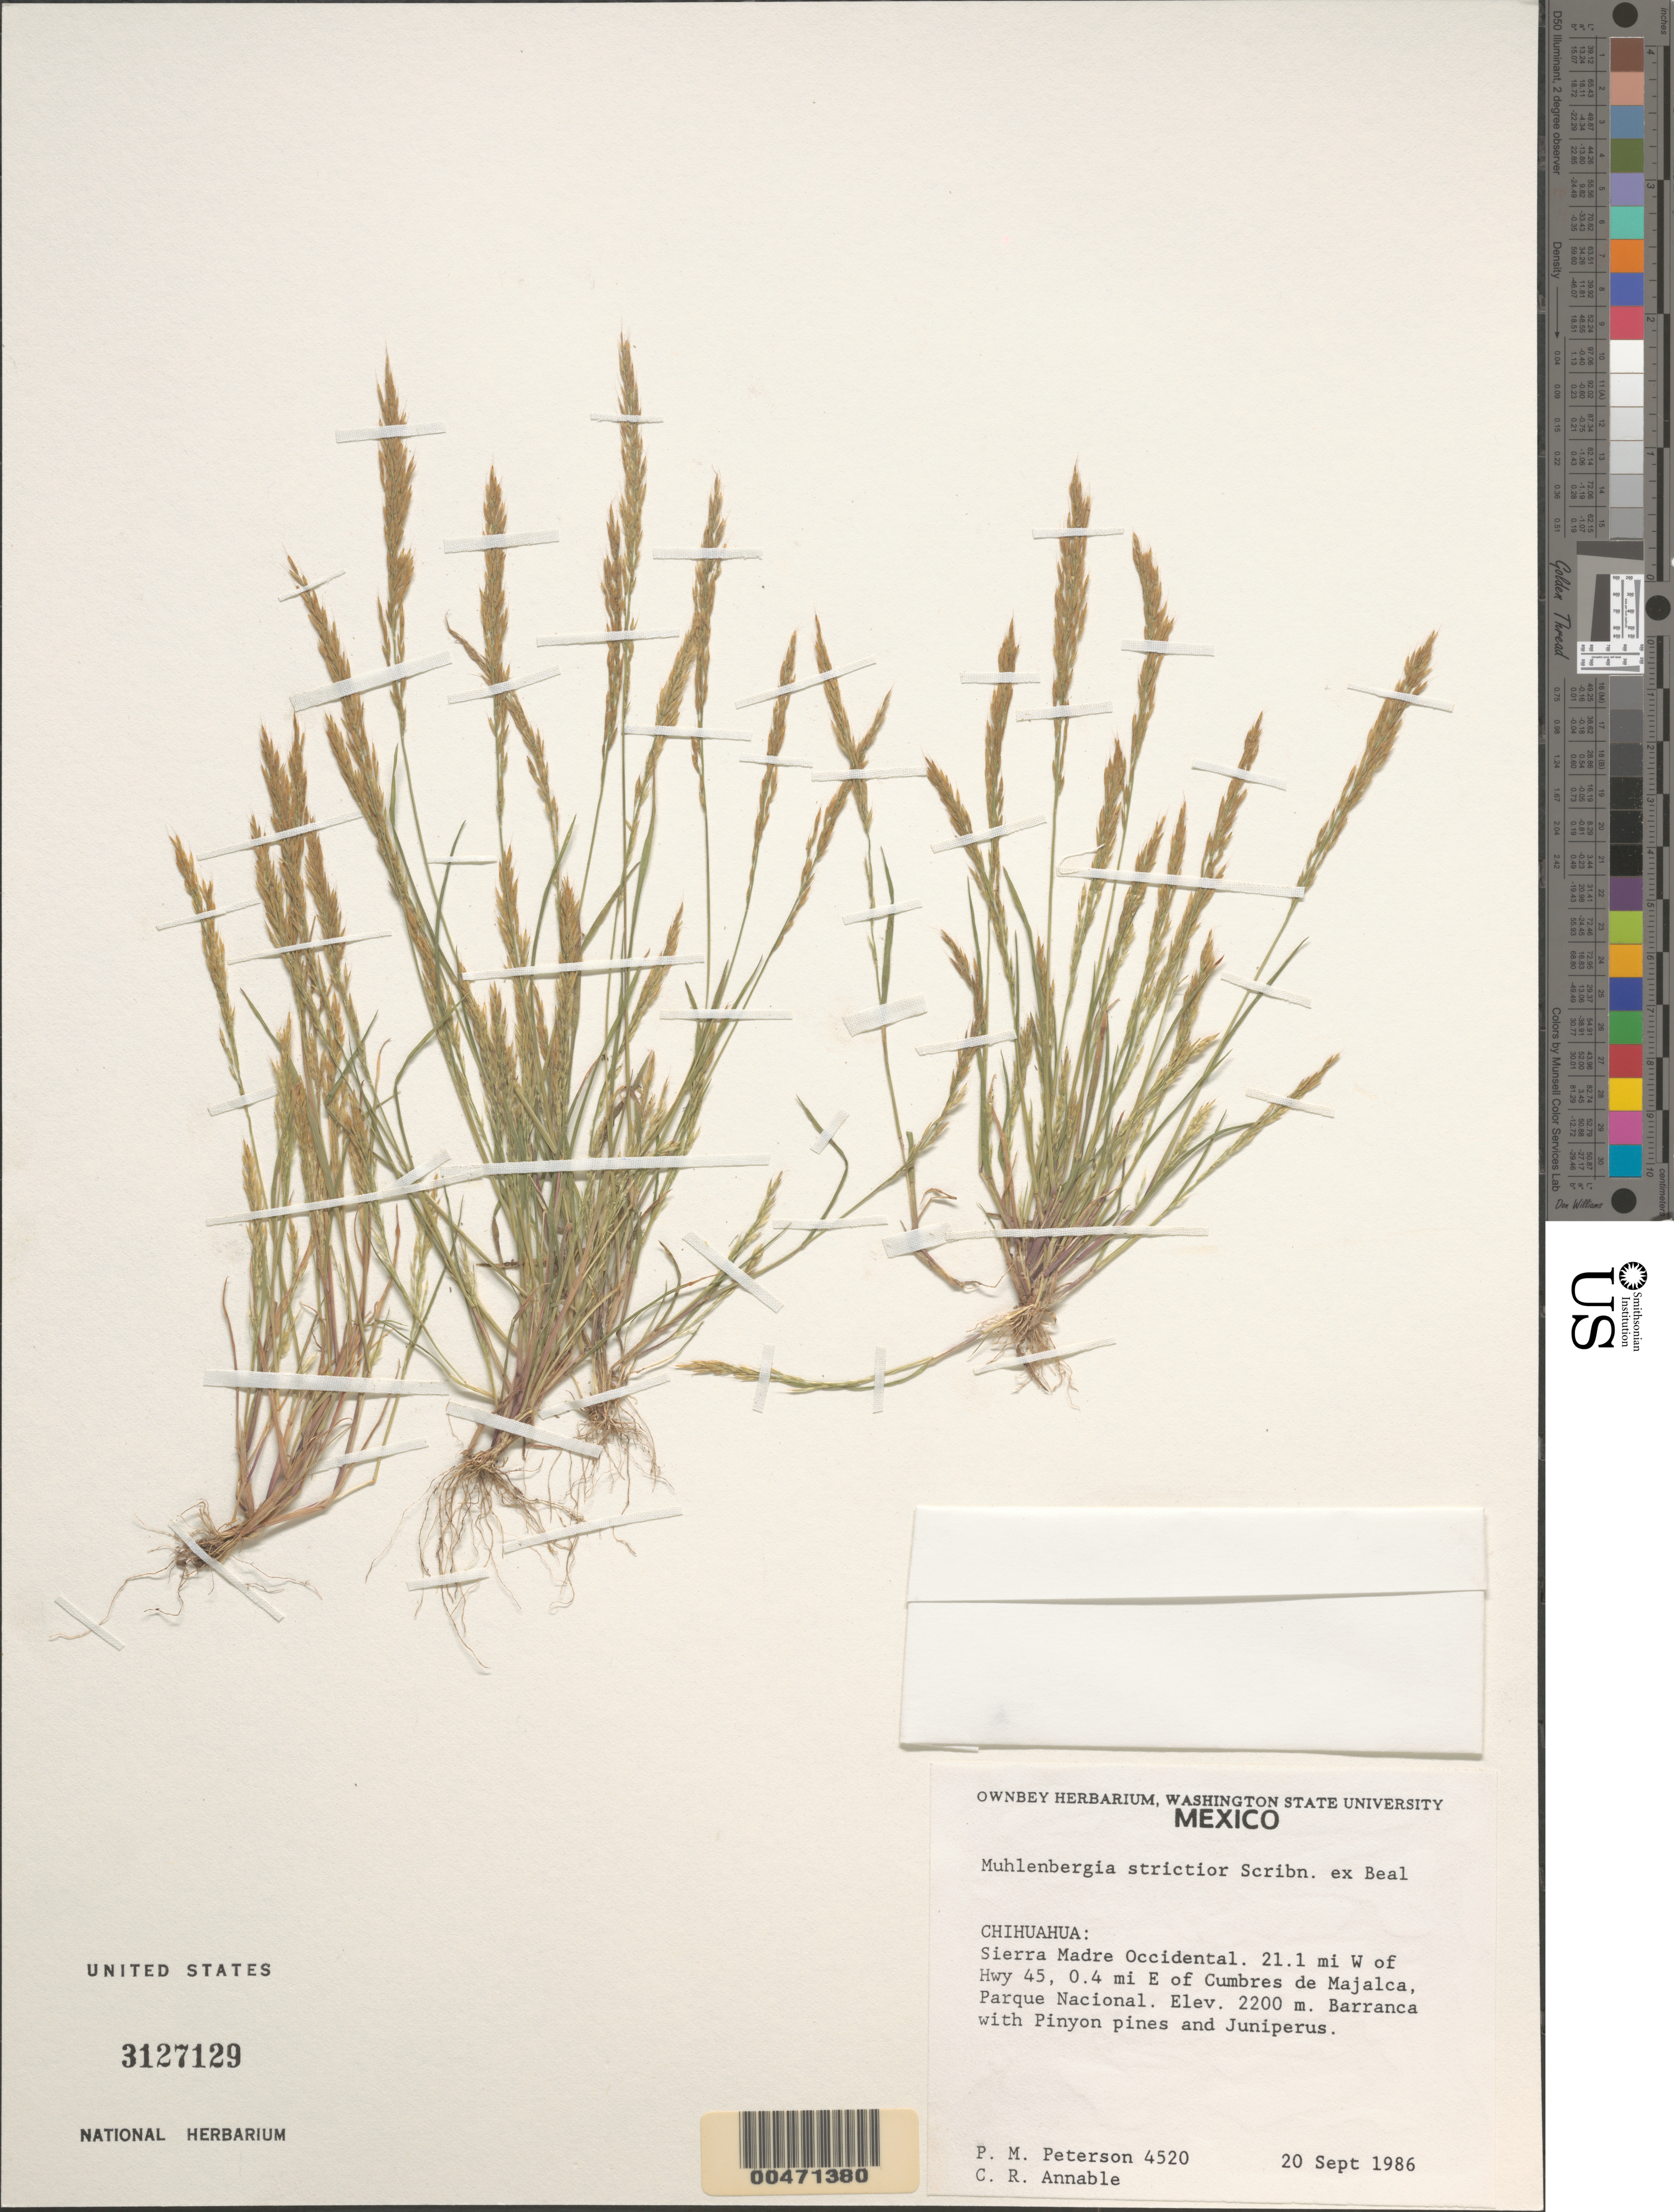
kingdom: Plantae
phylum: Tracheophyta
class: Liliopsida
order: Poales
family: Poaceae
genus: Muhlenbergia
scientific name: Muhlenbergia strictior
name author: Scribn. ex W.J. Beal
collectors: P. M. Peterson & C. R. Annable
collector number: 04520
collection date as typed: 20 Sep 1986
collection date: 1986-09-20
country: Mexico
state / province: Chihuahua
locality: Sierra Madre Occidental, Parque Nacional, 0.4 miles east of Cumbres de Majalca, 21.1 miles W of Hwy 45.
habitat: Barranca with Pinyon pines and Juniperus.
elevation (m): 2200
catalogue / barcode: US 3127129